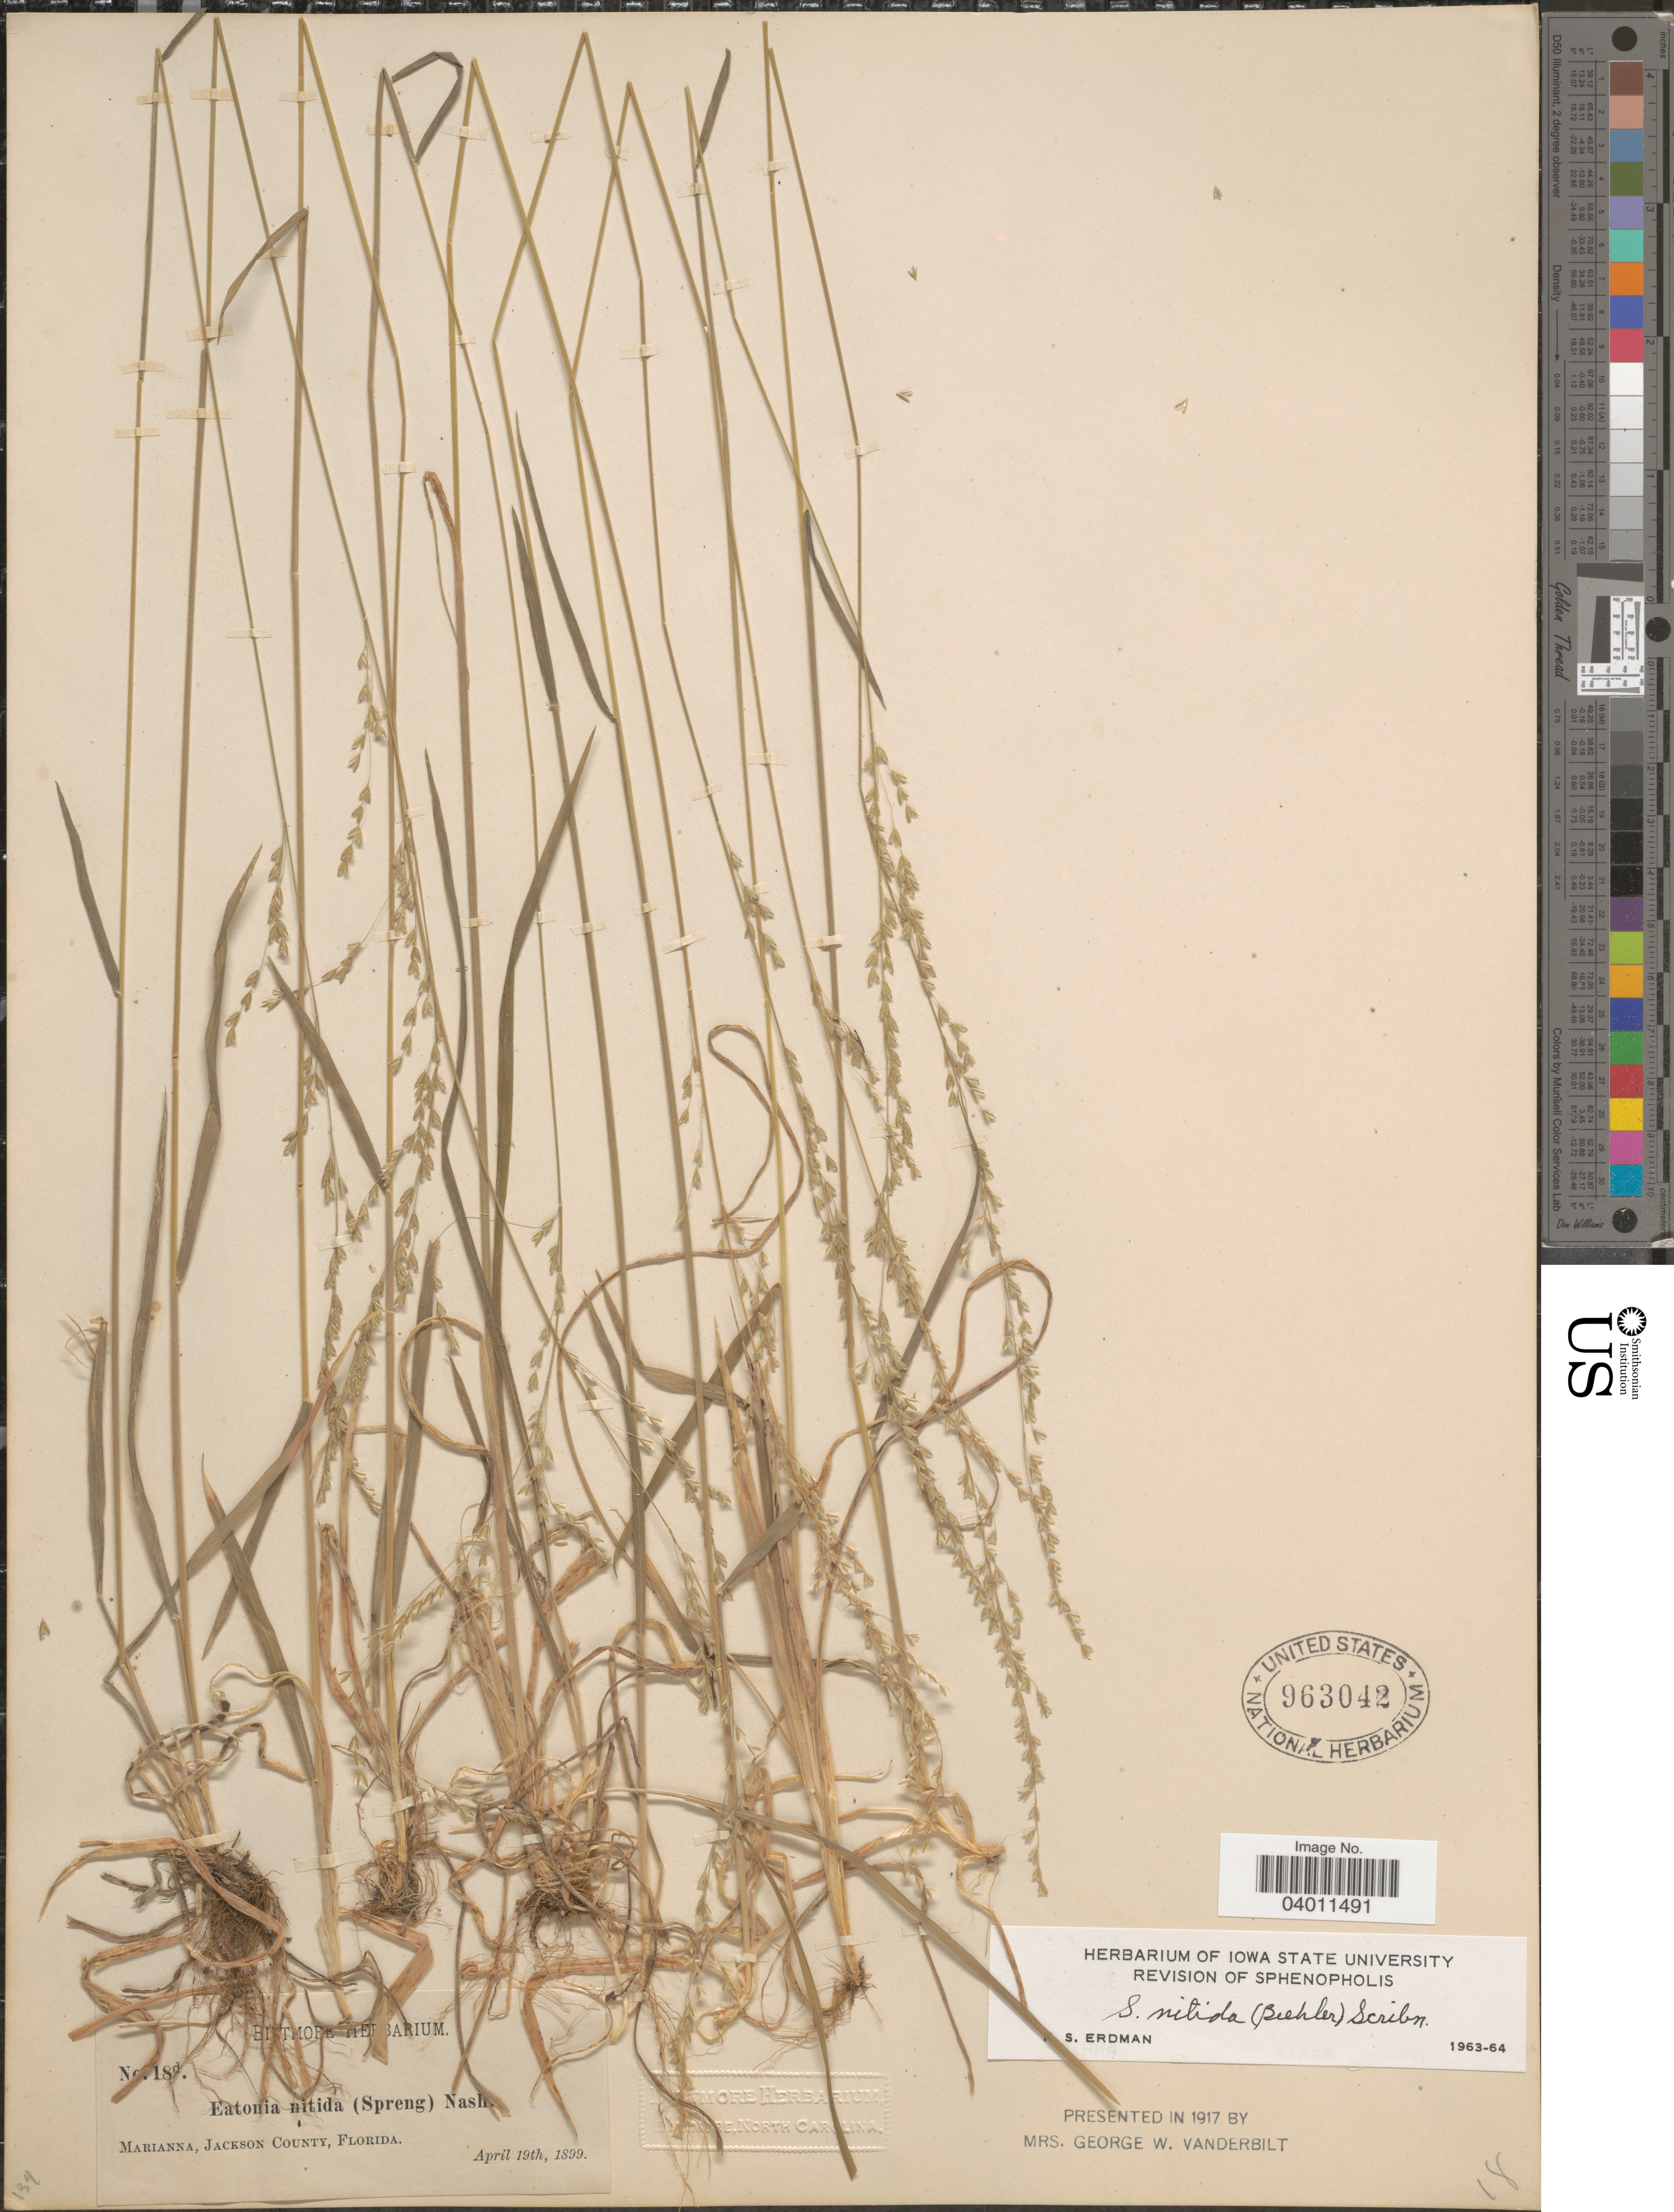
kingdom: Plantae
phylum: Tracheophyta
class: Liliopsida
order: Poales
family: Poaceae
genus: Sphenopholis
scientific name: Sphenopholis nitida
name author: (Biehler) Scribn.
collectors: ex herb. Biltmore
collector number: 18d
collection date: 1899-04-19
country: United States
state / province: Florida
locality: Marianna, Jackson County.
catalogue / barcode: US 963042